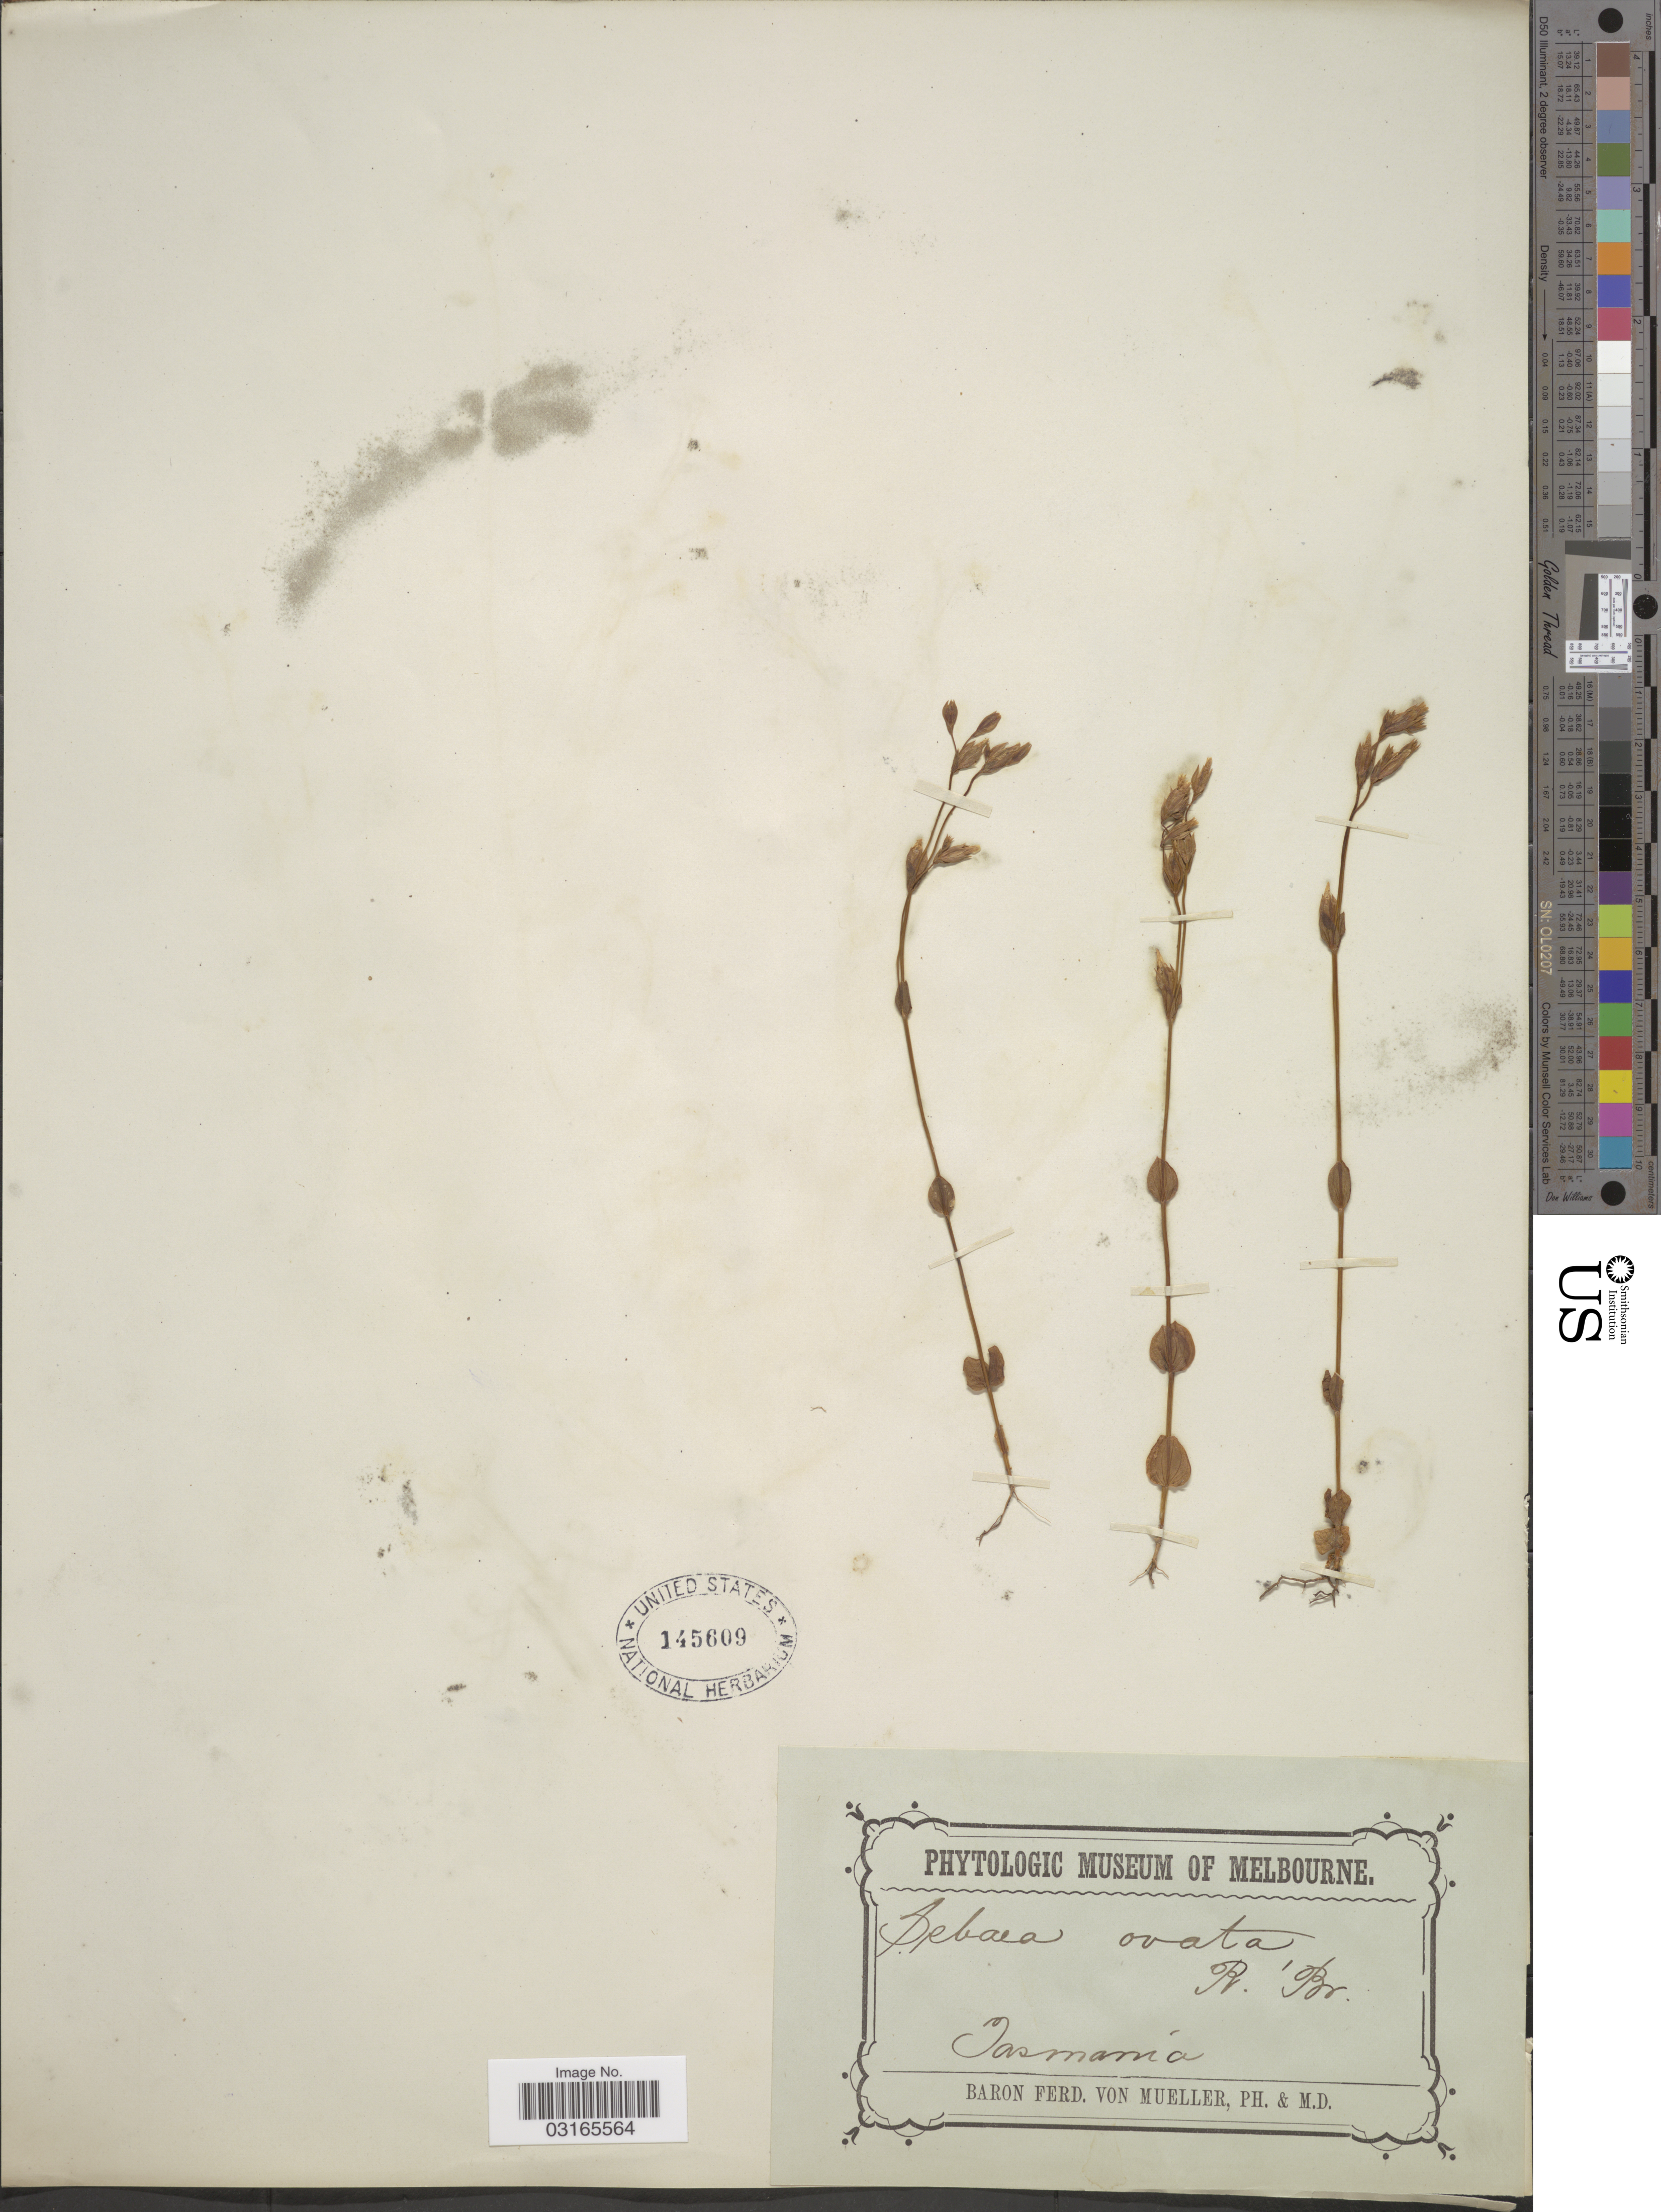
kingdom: Plantae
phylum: Tracheophyta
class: Magnoliopsida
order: Gentianales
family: Gentianaceae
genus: Sebaea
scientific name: Sebaea ovata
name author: (Labill.) R. Br.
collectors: F. Mueller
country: Australia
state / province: Tasmania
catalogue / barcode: US 145609